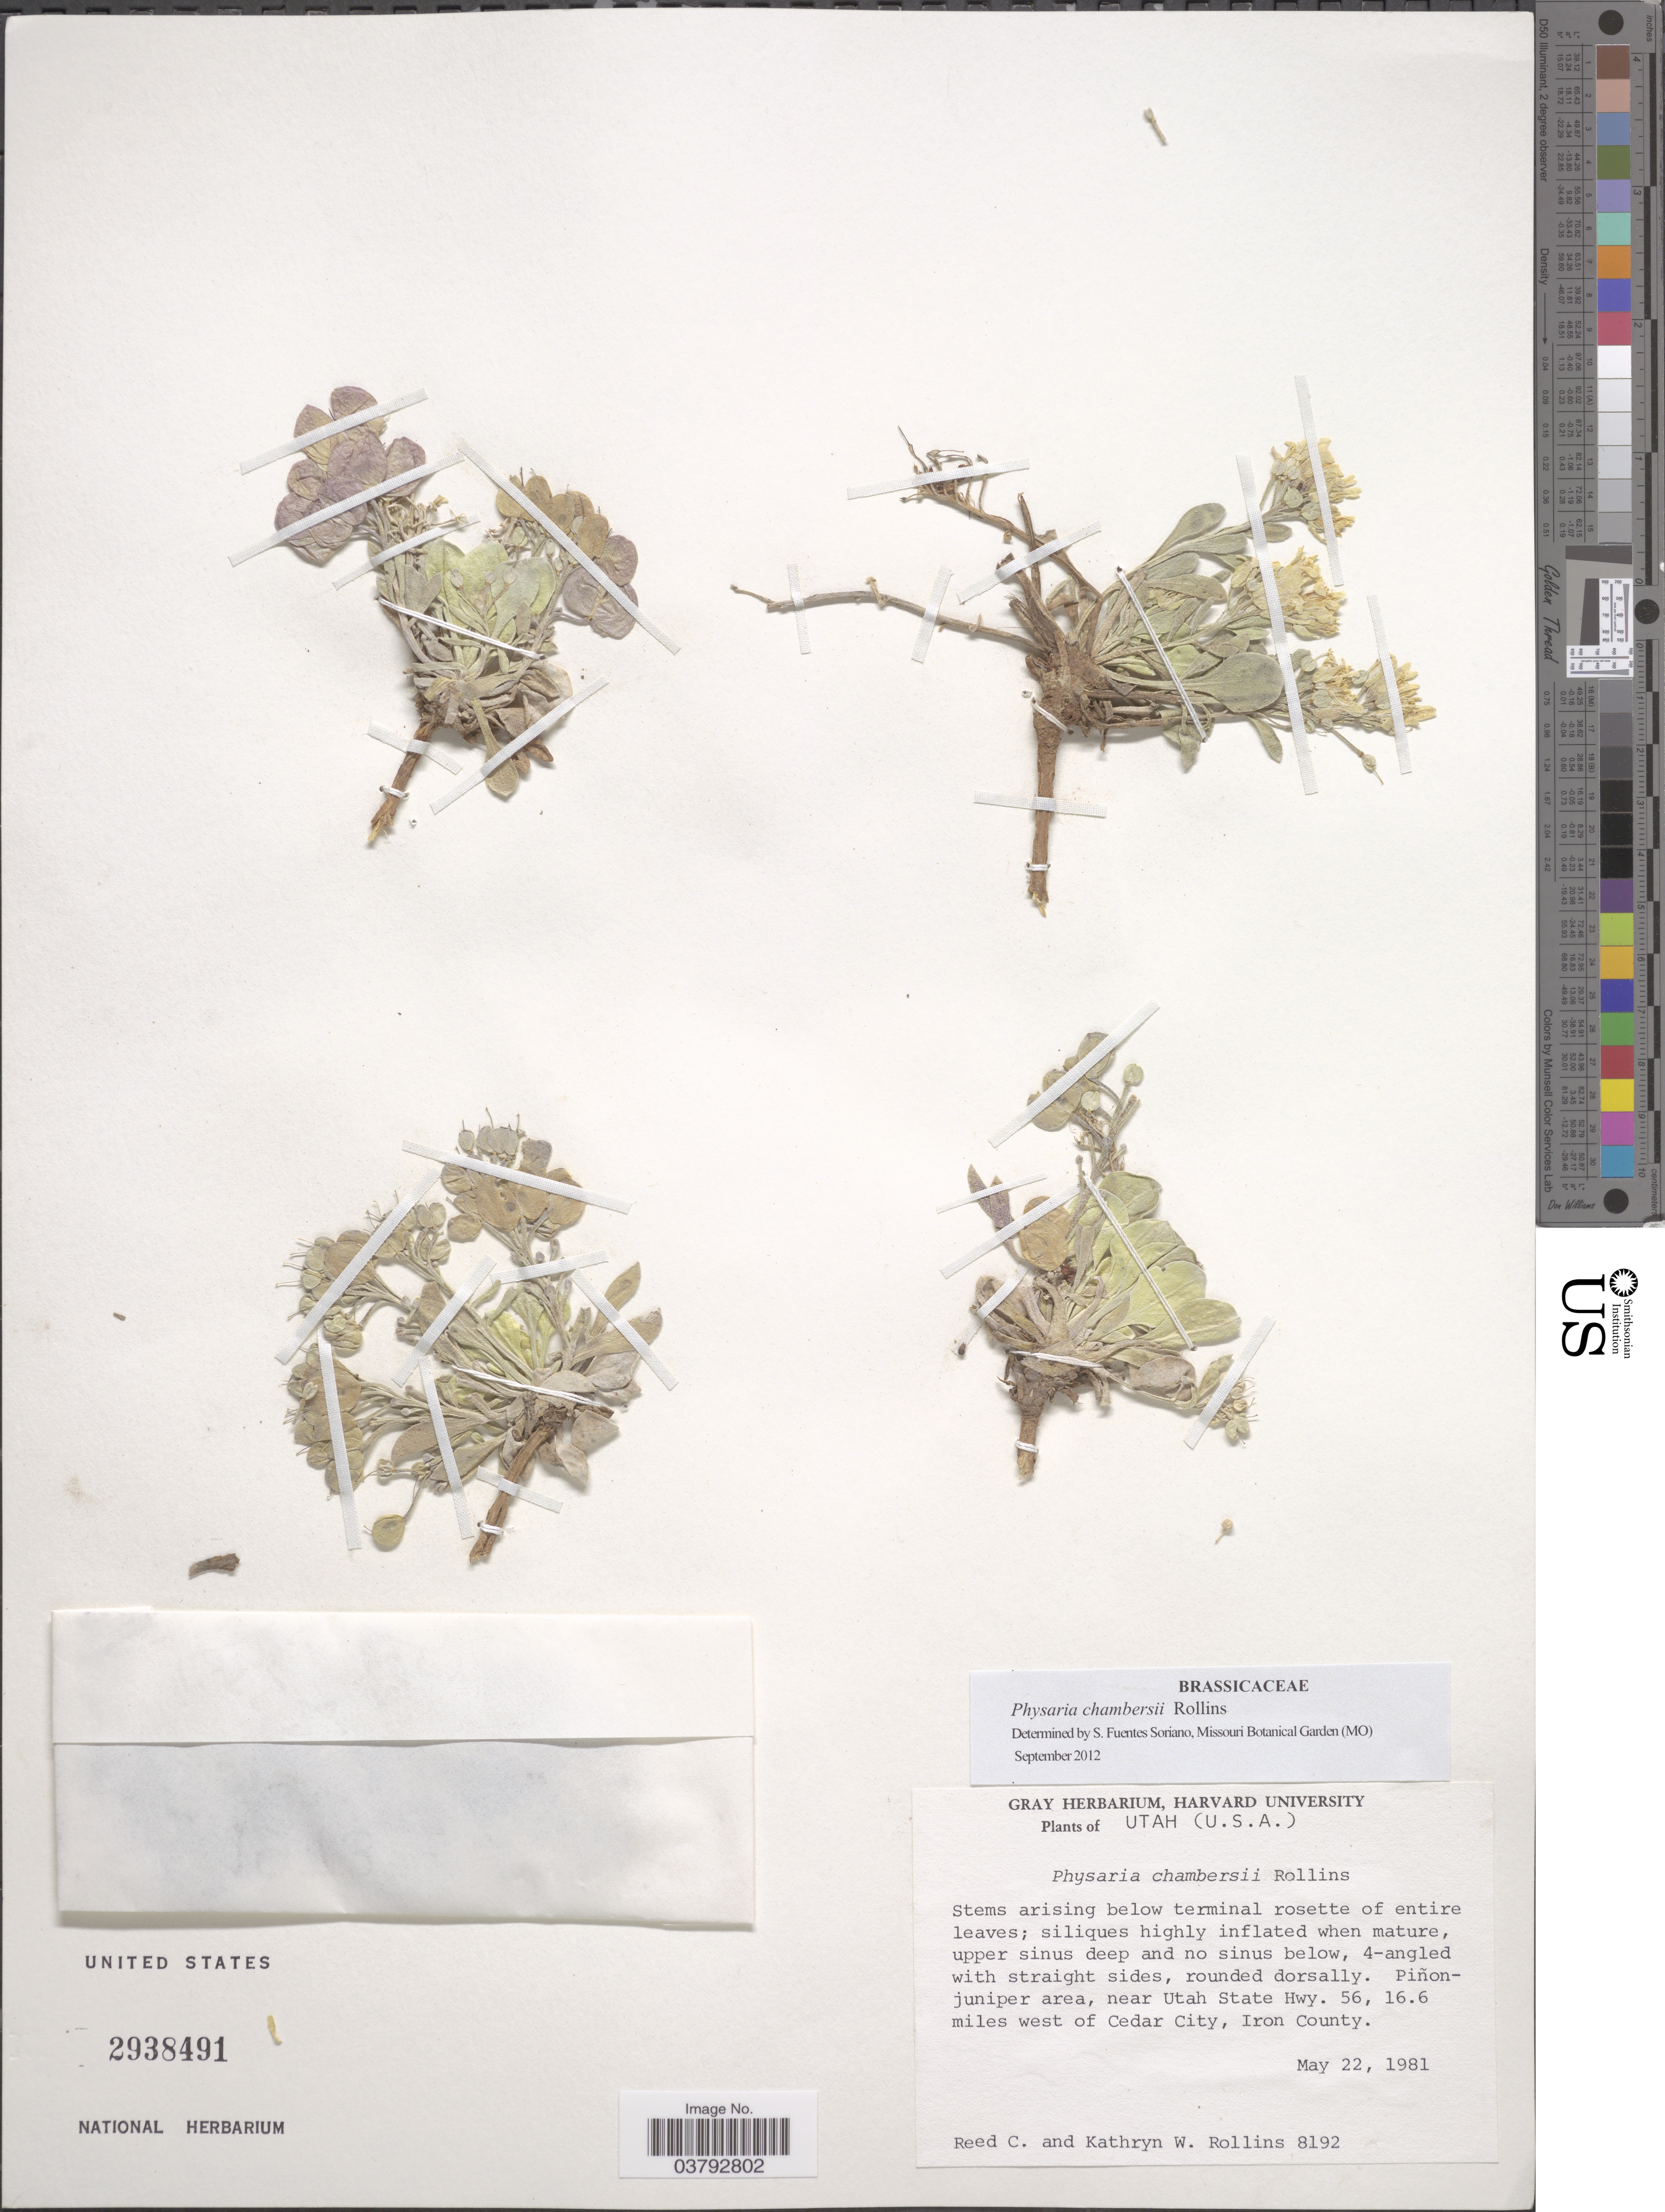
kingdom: Plantae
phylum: Tracheophyta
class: Magnoliopsida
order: Brassicales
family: Brassicaceae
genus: Physaria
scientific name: Physaria chambersii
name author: Rollins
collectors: R. C. Rollins & K. W. Rollins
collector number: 8192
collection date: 1981-05-22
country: United States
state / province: Utah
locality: Piñon-juniper area, near Utah State Hwy. 56, 16.6 miles west of Cedar City, Iron County.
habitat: pinon-juniper area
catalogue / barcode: US 2938491